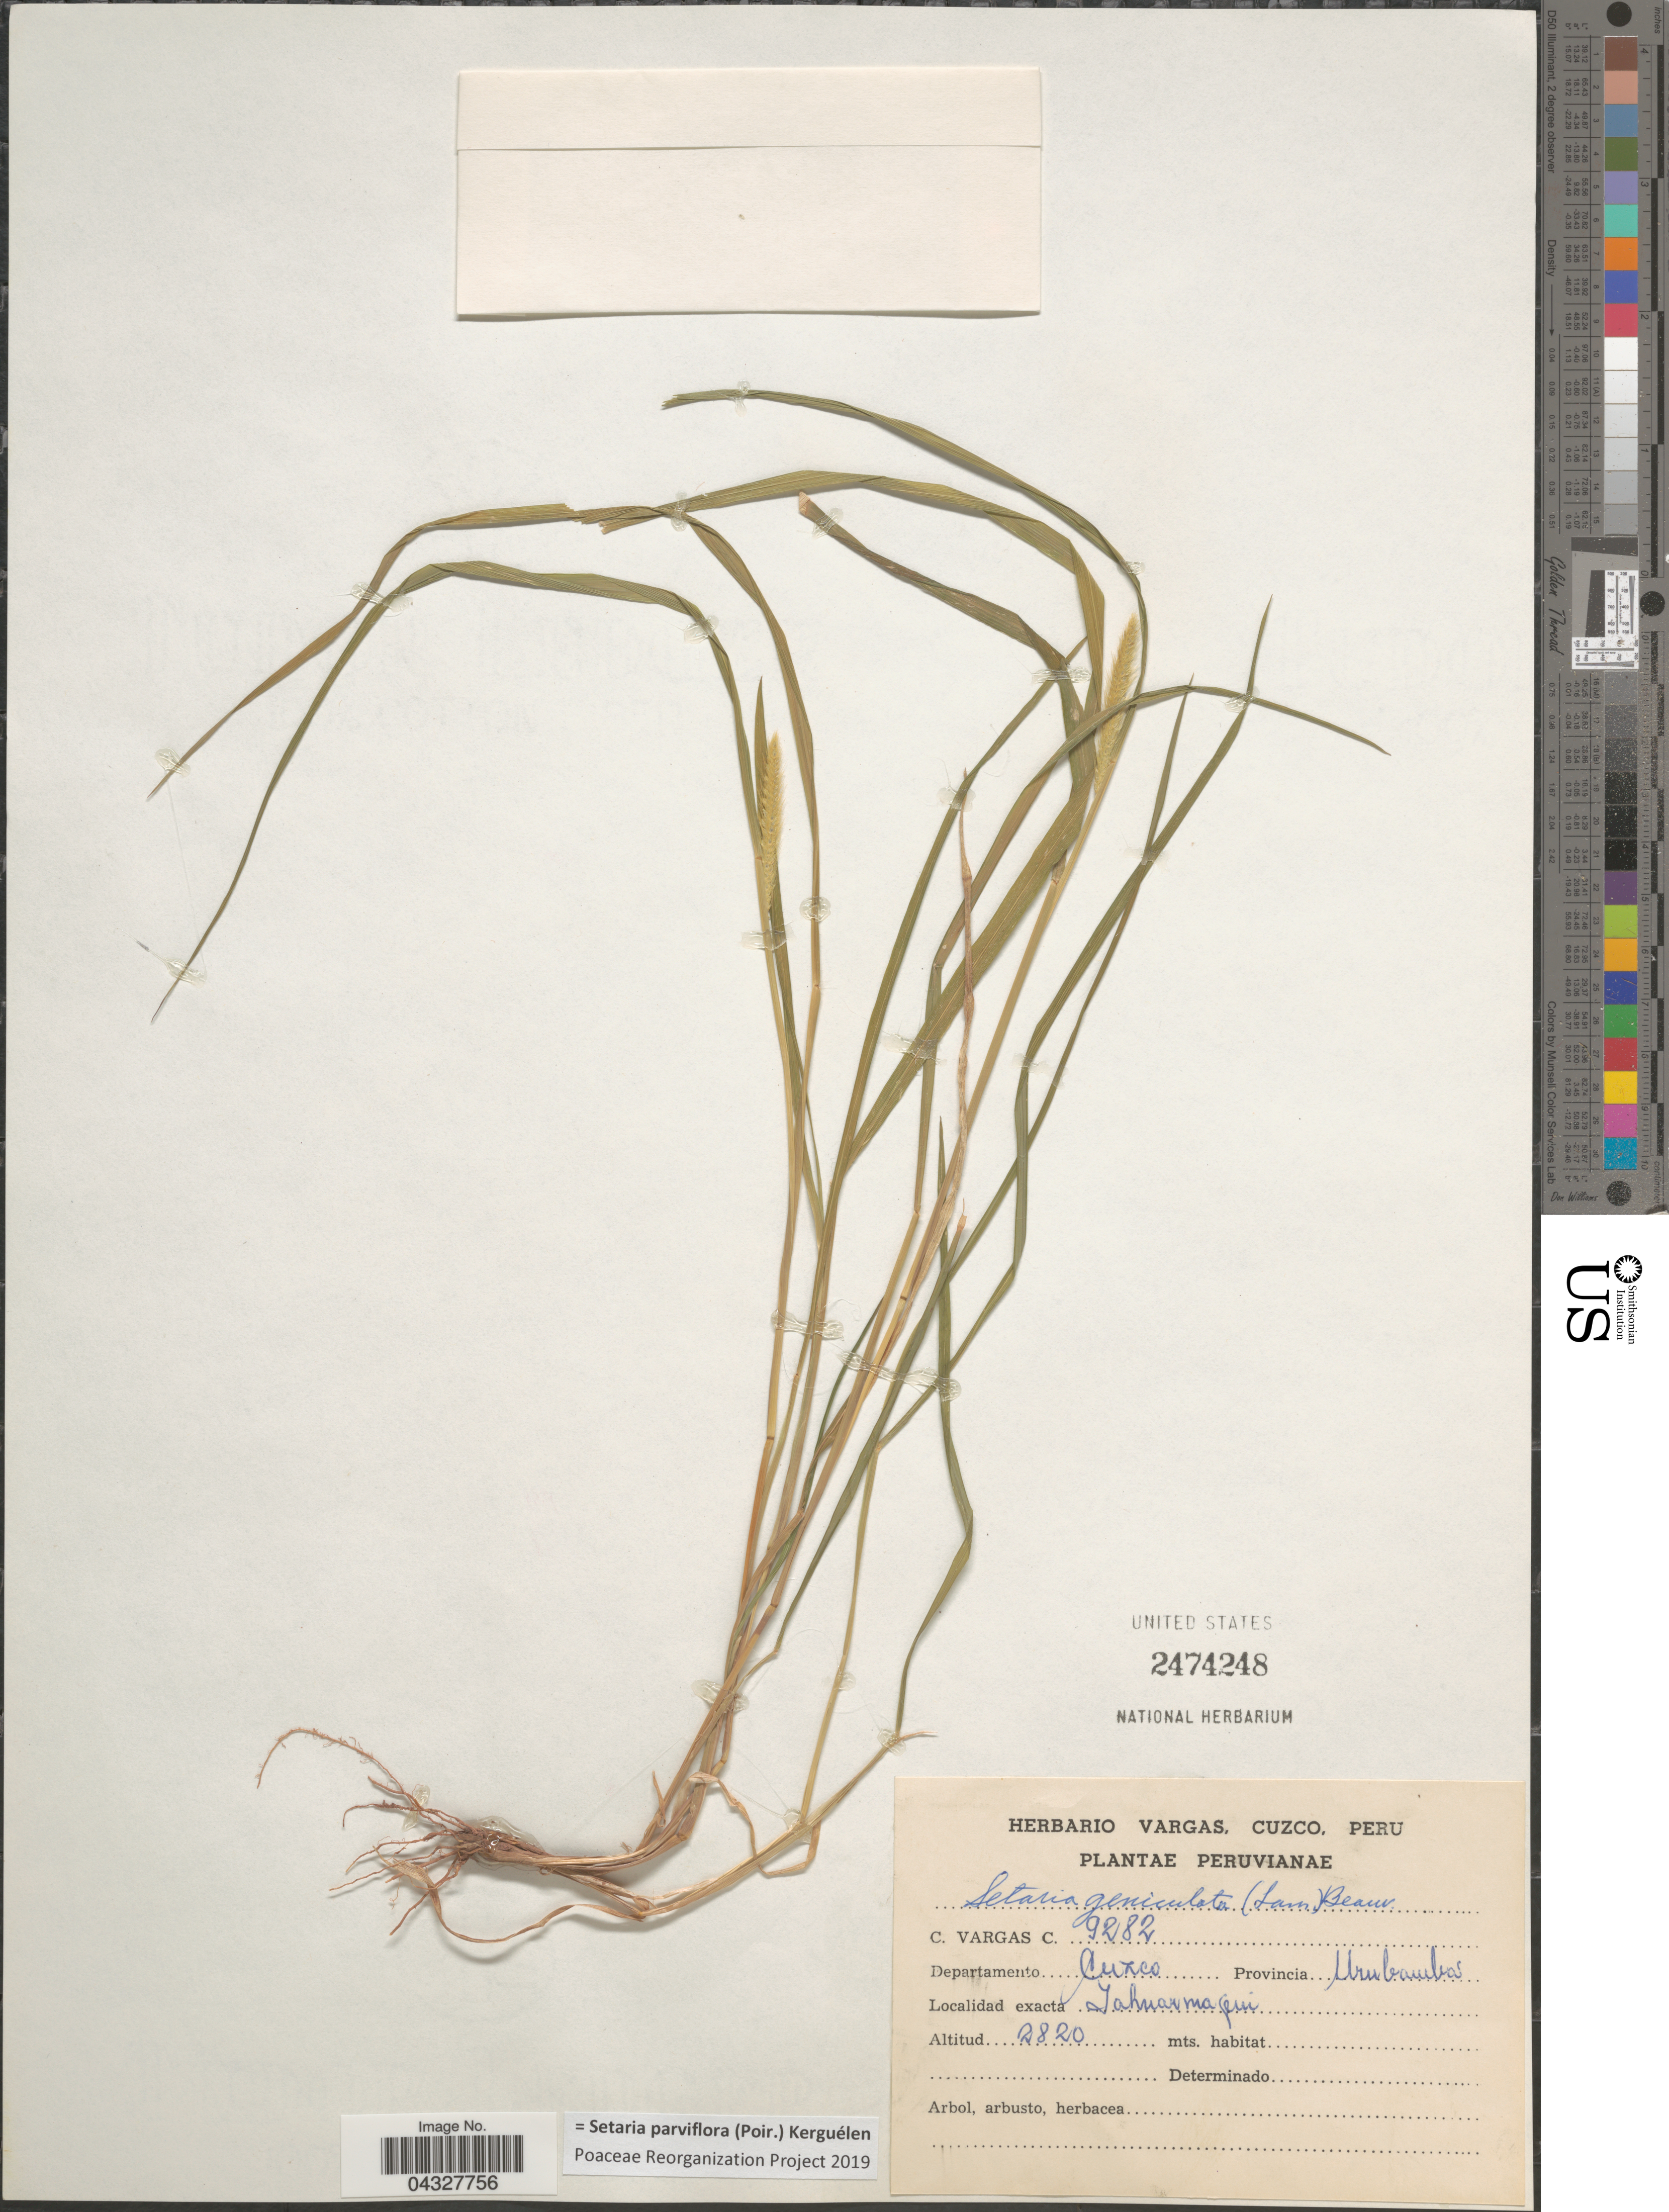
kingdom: Plantae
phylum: Tracheophyta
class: Liliopsida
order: Poales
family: Poaceae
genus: Setaria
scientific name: Setaria parviflora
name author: (Poir.) Kerguélen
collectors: C. Vargas Calderón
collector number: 9282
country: Peru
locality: Departamento Cuzco. Provincia Urubambos. Tahuarmaqui.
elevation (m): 2820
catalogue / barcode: US 2474248